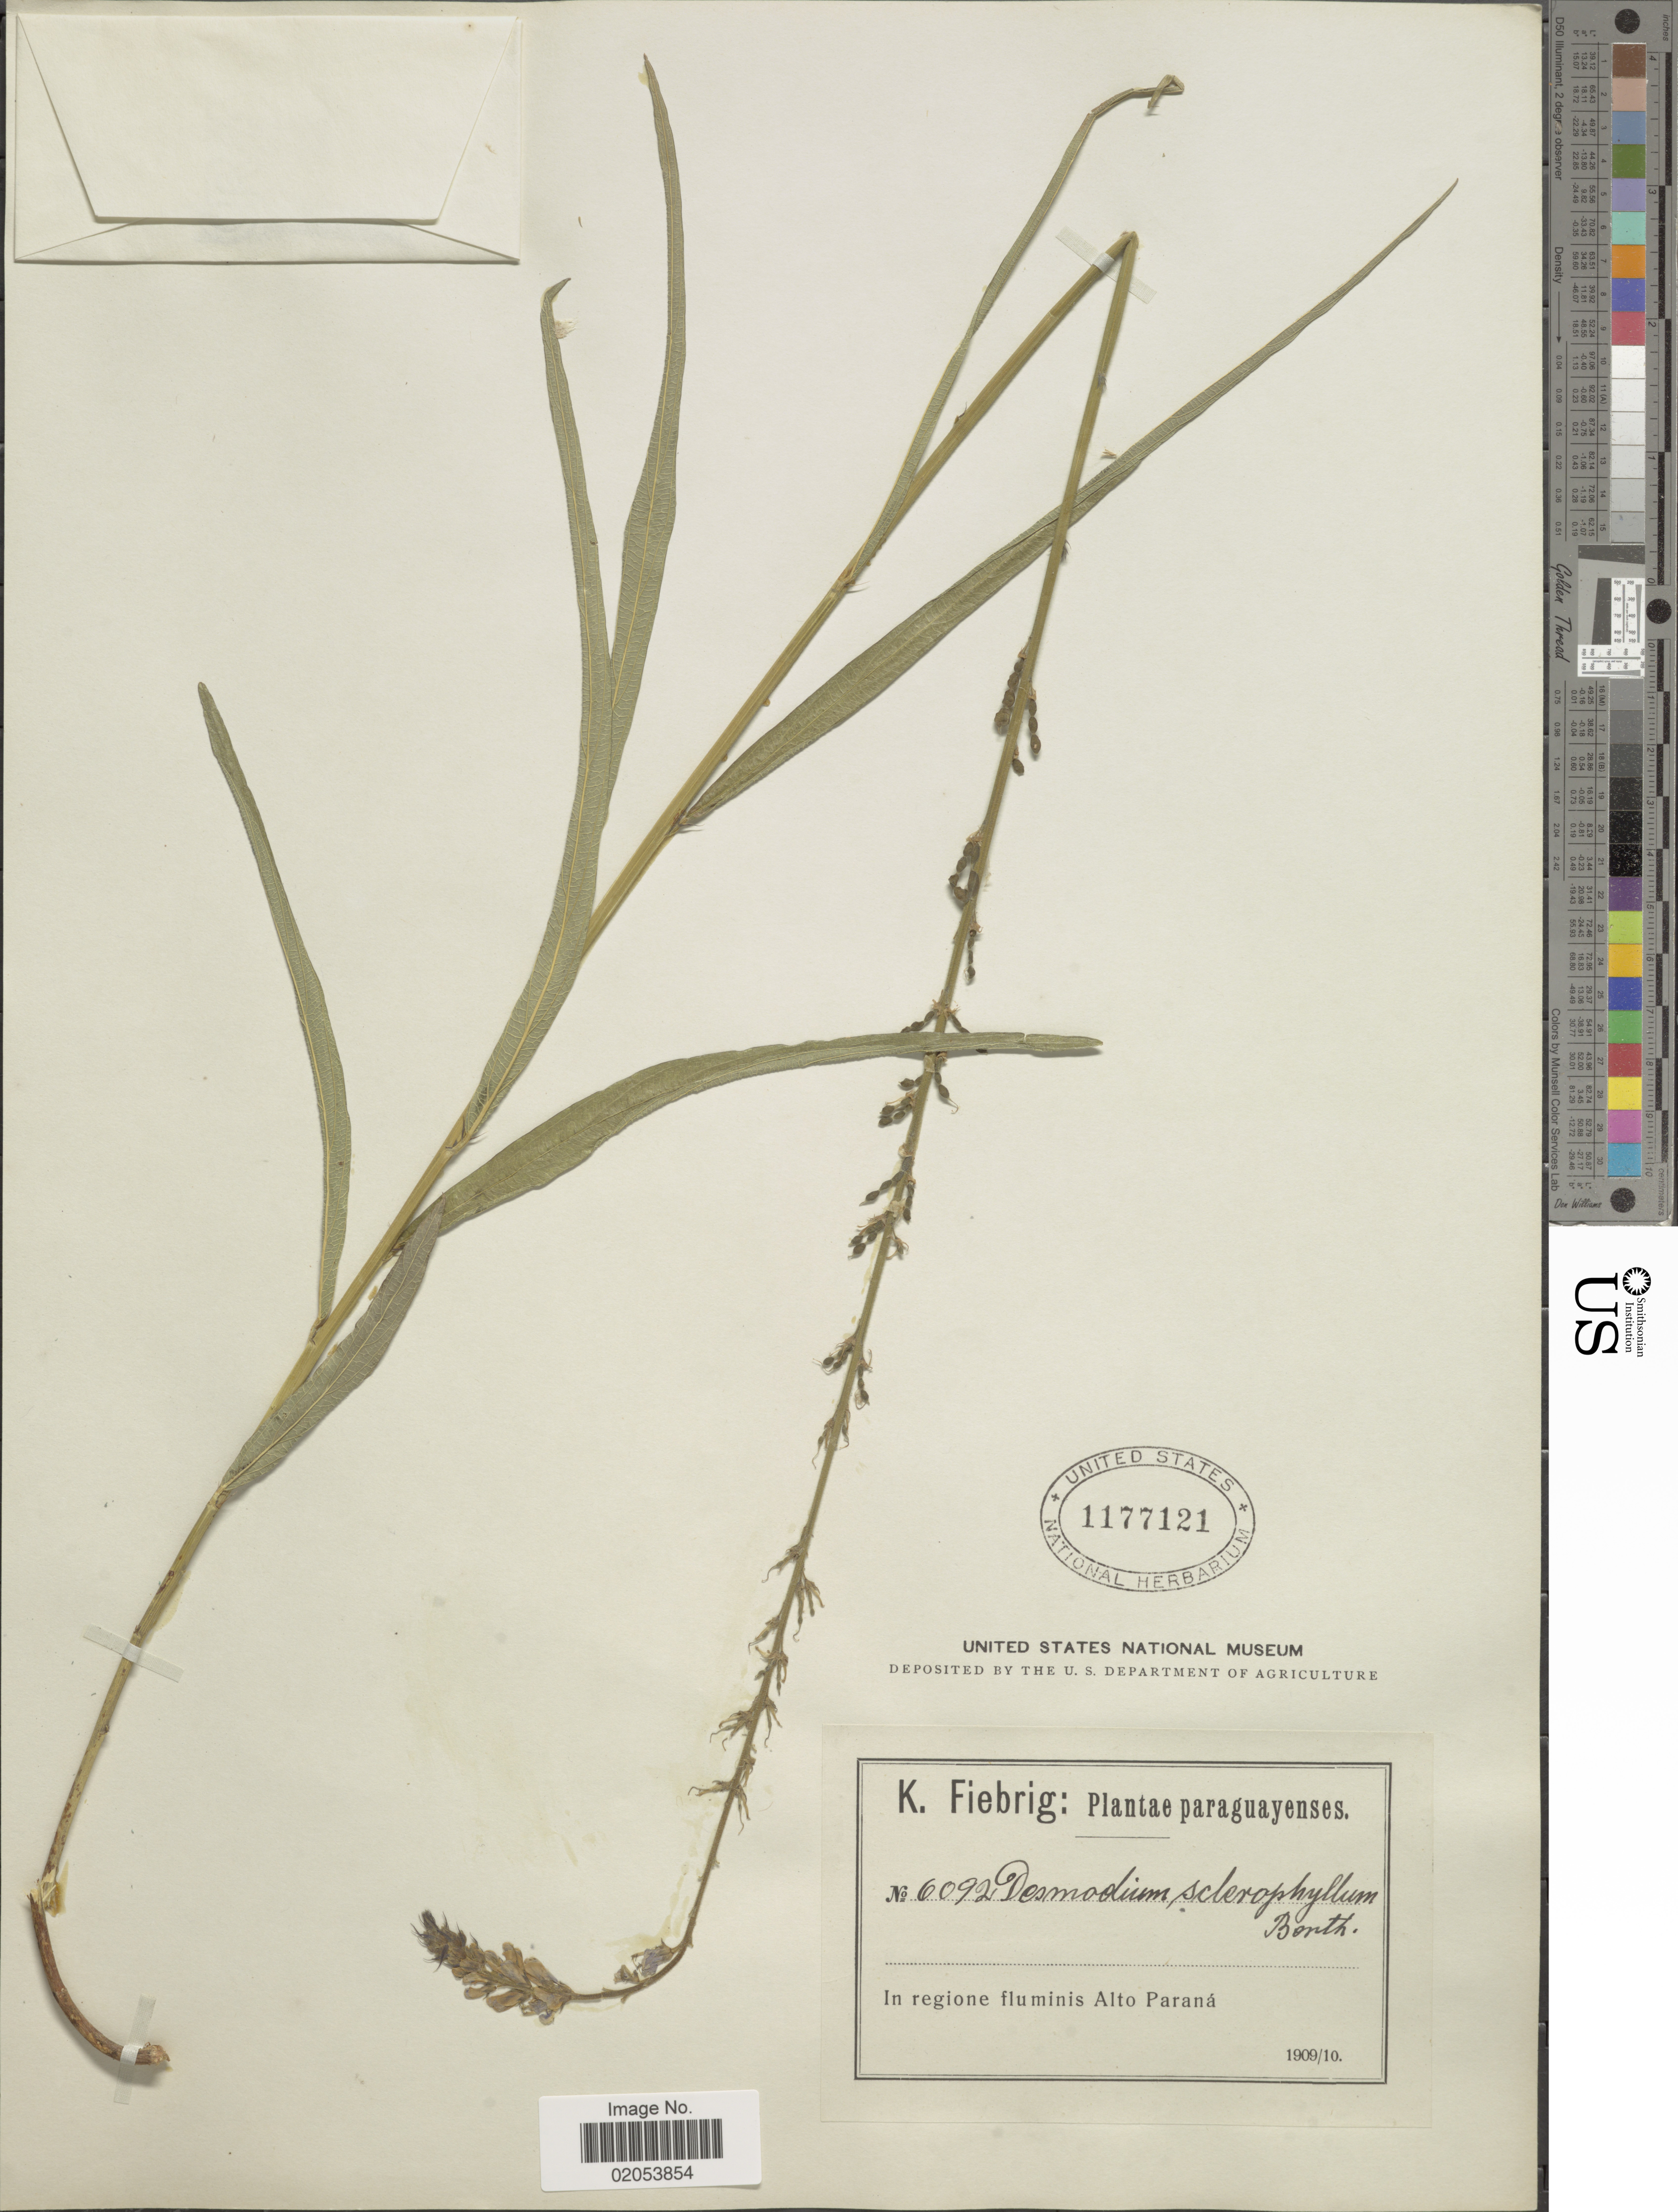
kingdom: Plantae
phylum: Tracheophyta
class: Magnoliopsida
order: Fabales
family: Fabaceae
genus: Desmodium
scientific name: Desmodium sclerophyllum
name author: Benth.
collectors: K. Fiebrig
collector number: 6092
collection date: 1909/1910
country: Paraguay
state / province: Alto Parana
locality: Paraguayenses. In regione fluminis Alto Parana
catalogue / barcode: US 1177121